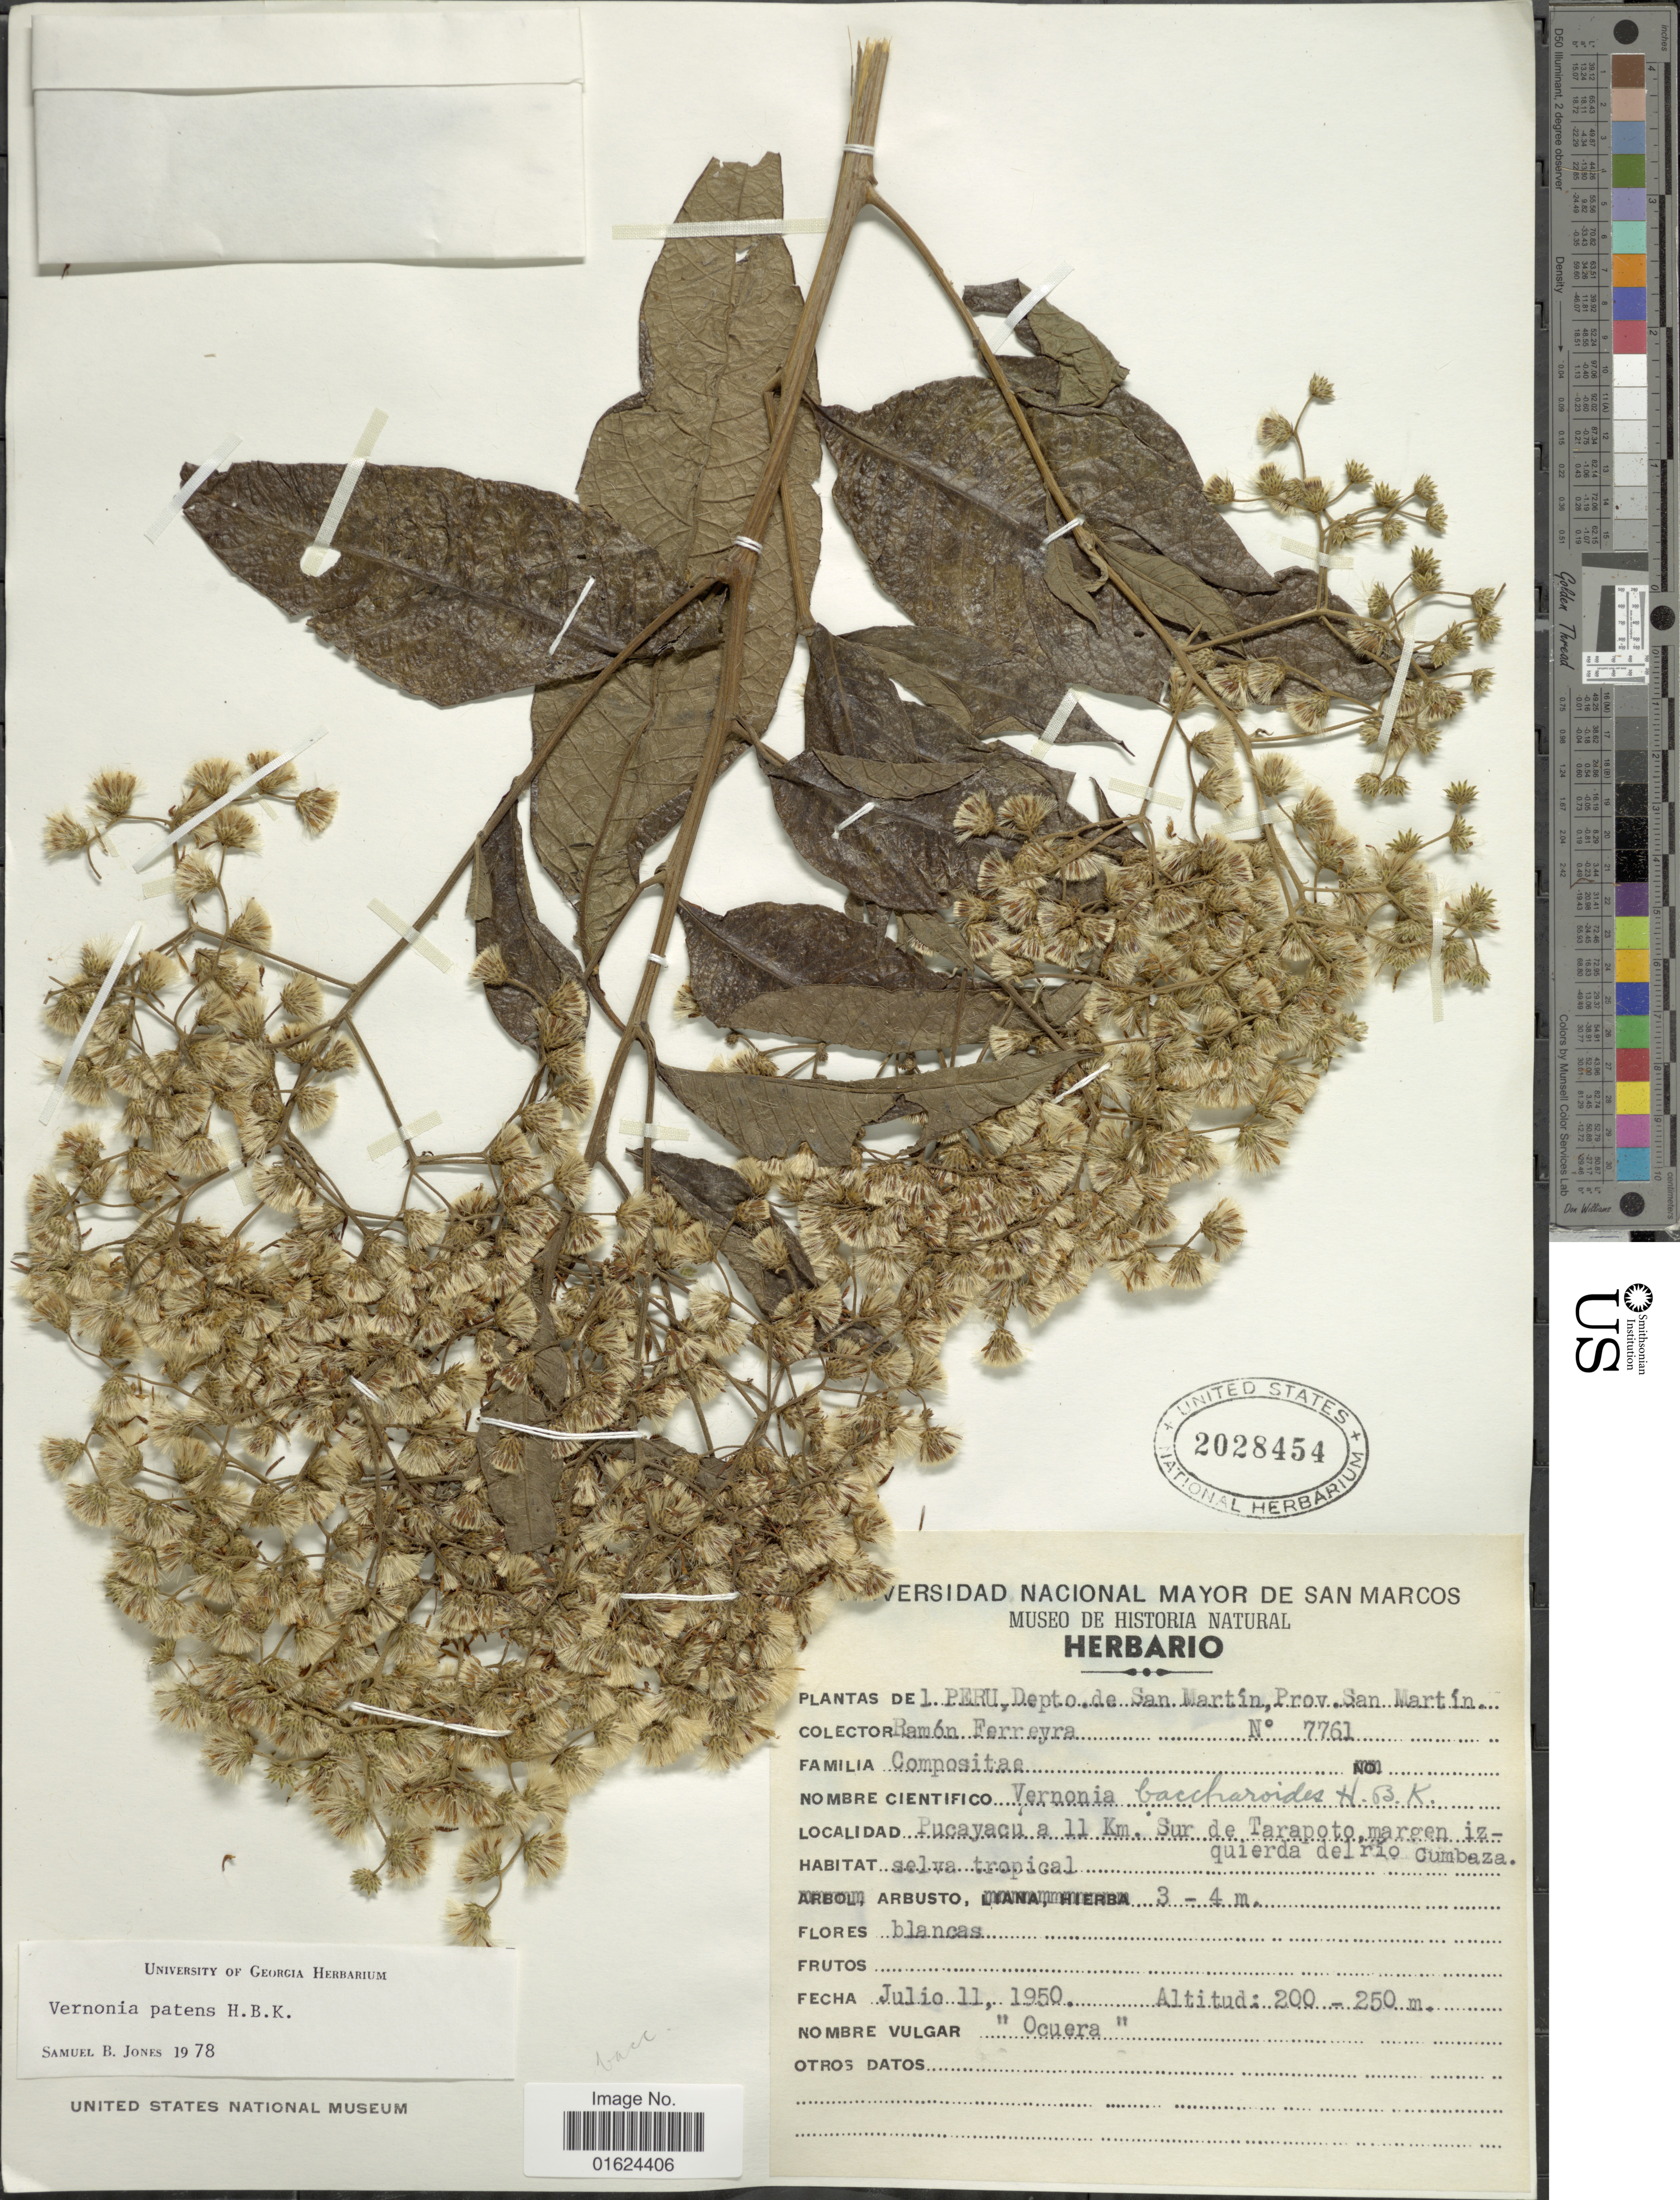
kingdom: Plantae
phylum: Tracheophyta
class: Magnoliopsida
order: Asterales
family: Asteraceae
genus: Vernonanthura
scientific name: Vernonanthura patens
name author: (Kunth) H. Rob.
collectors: R. A. Ferreyra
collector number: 7761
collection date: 1950-07-11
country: Peru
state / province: San Martín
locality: Depto de San Martín, Pucayacu a 11 Km. Sur de Tarapoto, margen izquierda del rio Cumbaza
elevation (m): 200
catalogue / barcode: US 2028454